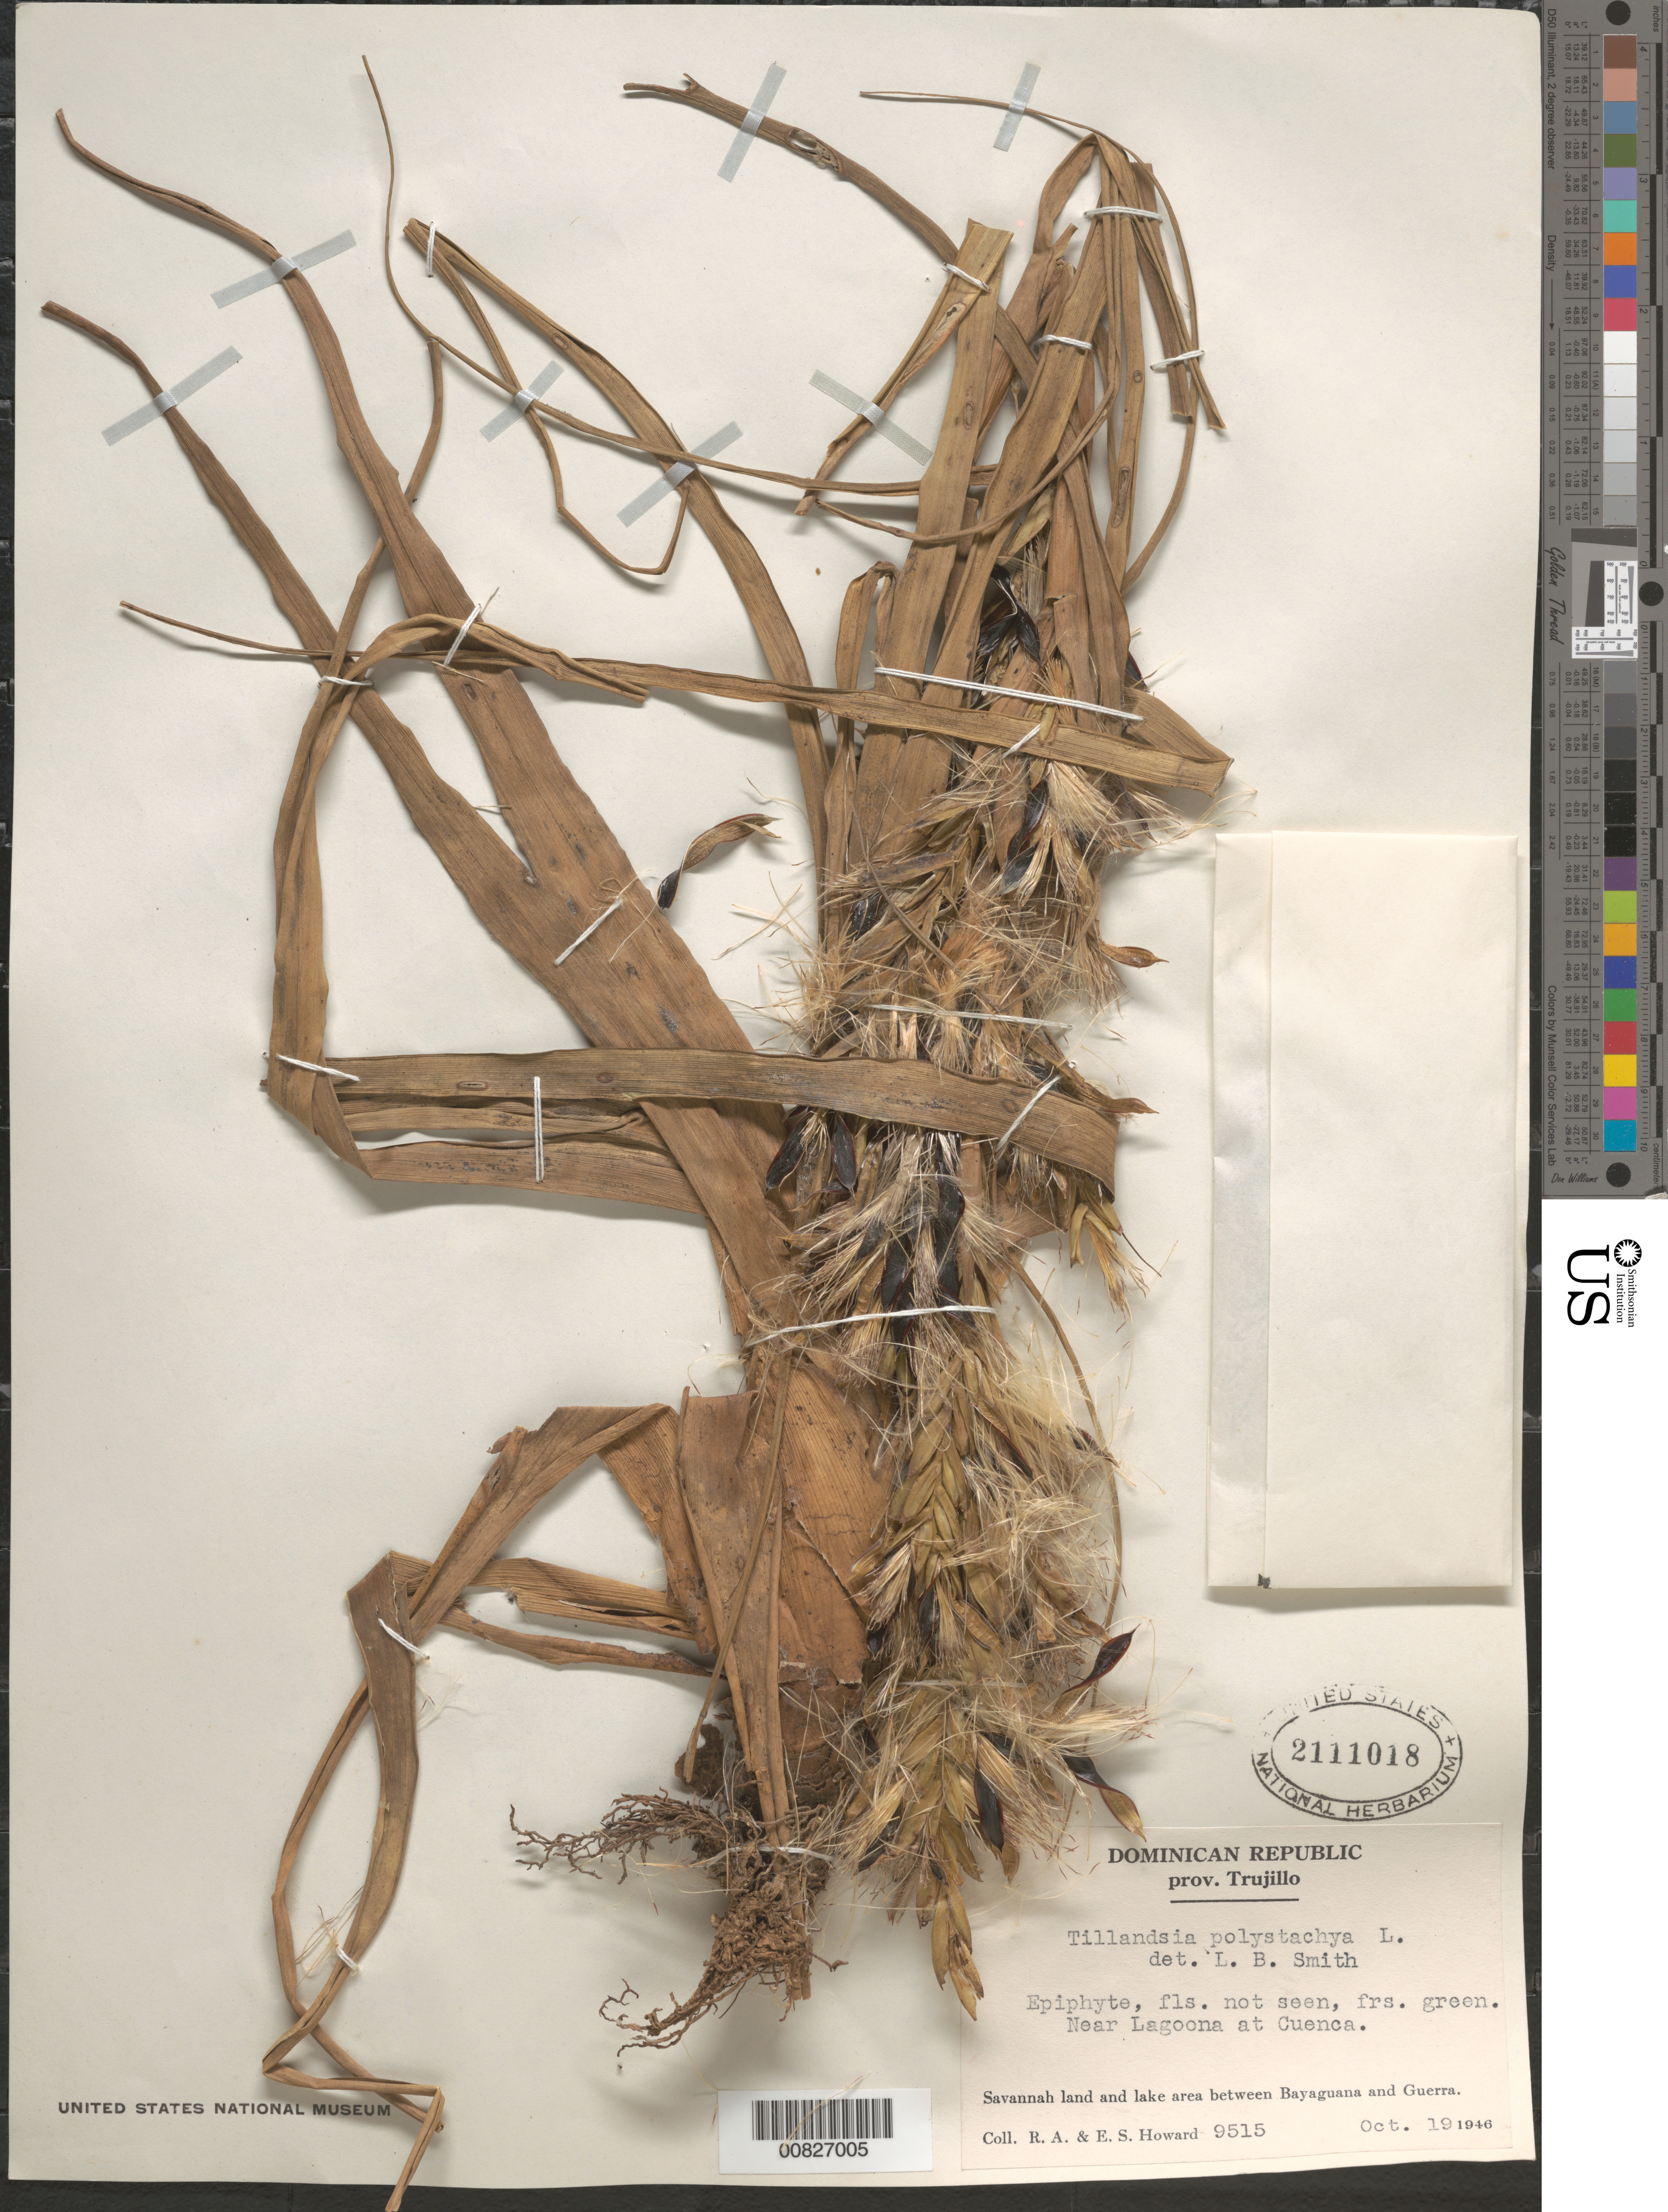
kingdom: Plantae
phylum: Tracheophyta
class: Liliopsida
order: Poales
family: Bromeliaceae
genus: Tillandsia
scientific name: Tillandsia polystachia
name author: (L.) L.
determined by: Smith, Lyman B., (US), NMNH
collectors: R. A. Howard & E. S. Howard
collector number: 9515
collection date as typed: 19 Oct 1946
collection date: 1946-10-19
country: Dominican Republic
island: Hispaniola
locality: Near Lagoona at Cuenca. Savannah land and lake area between Bayaguana and Guerra.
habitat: Savannah land and lake area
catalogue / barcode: US 2111018